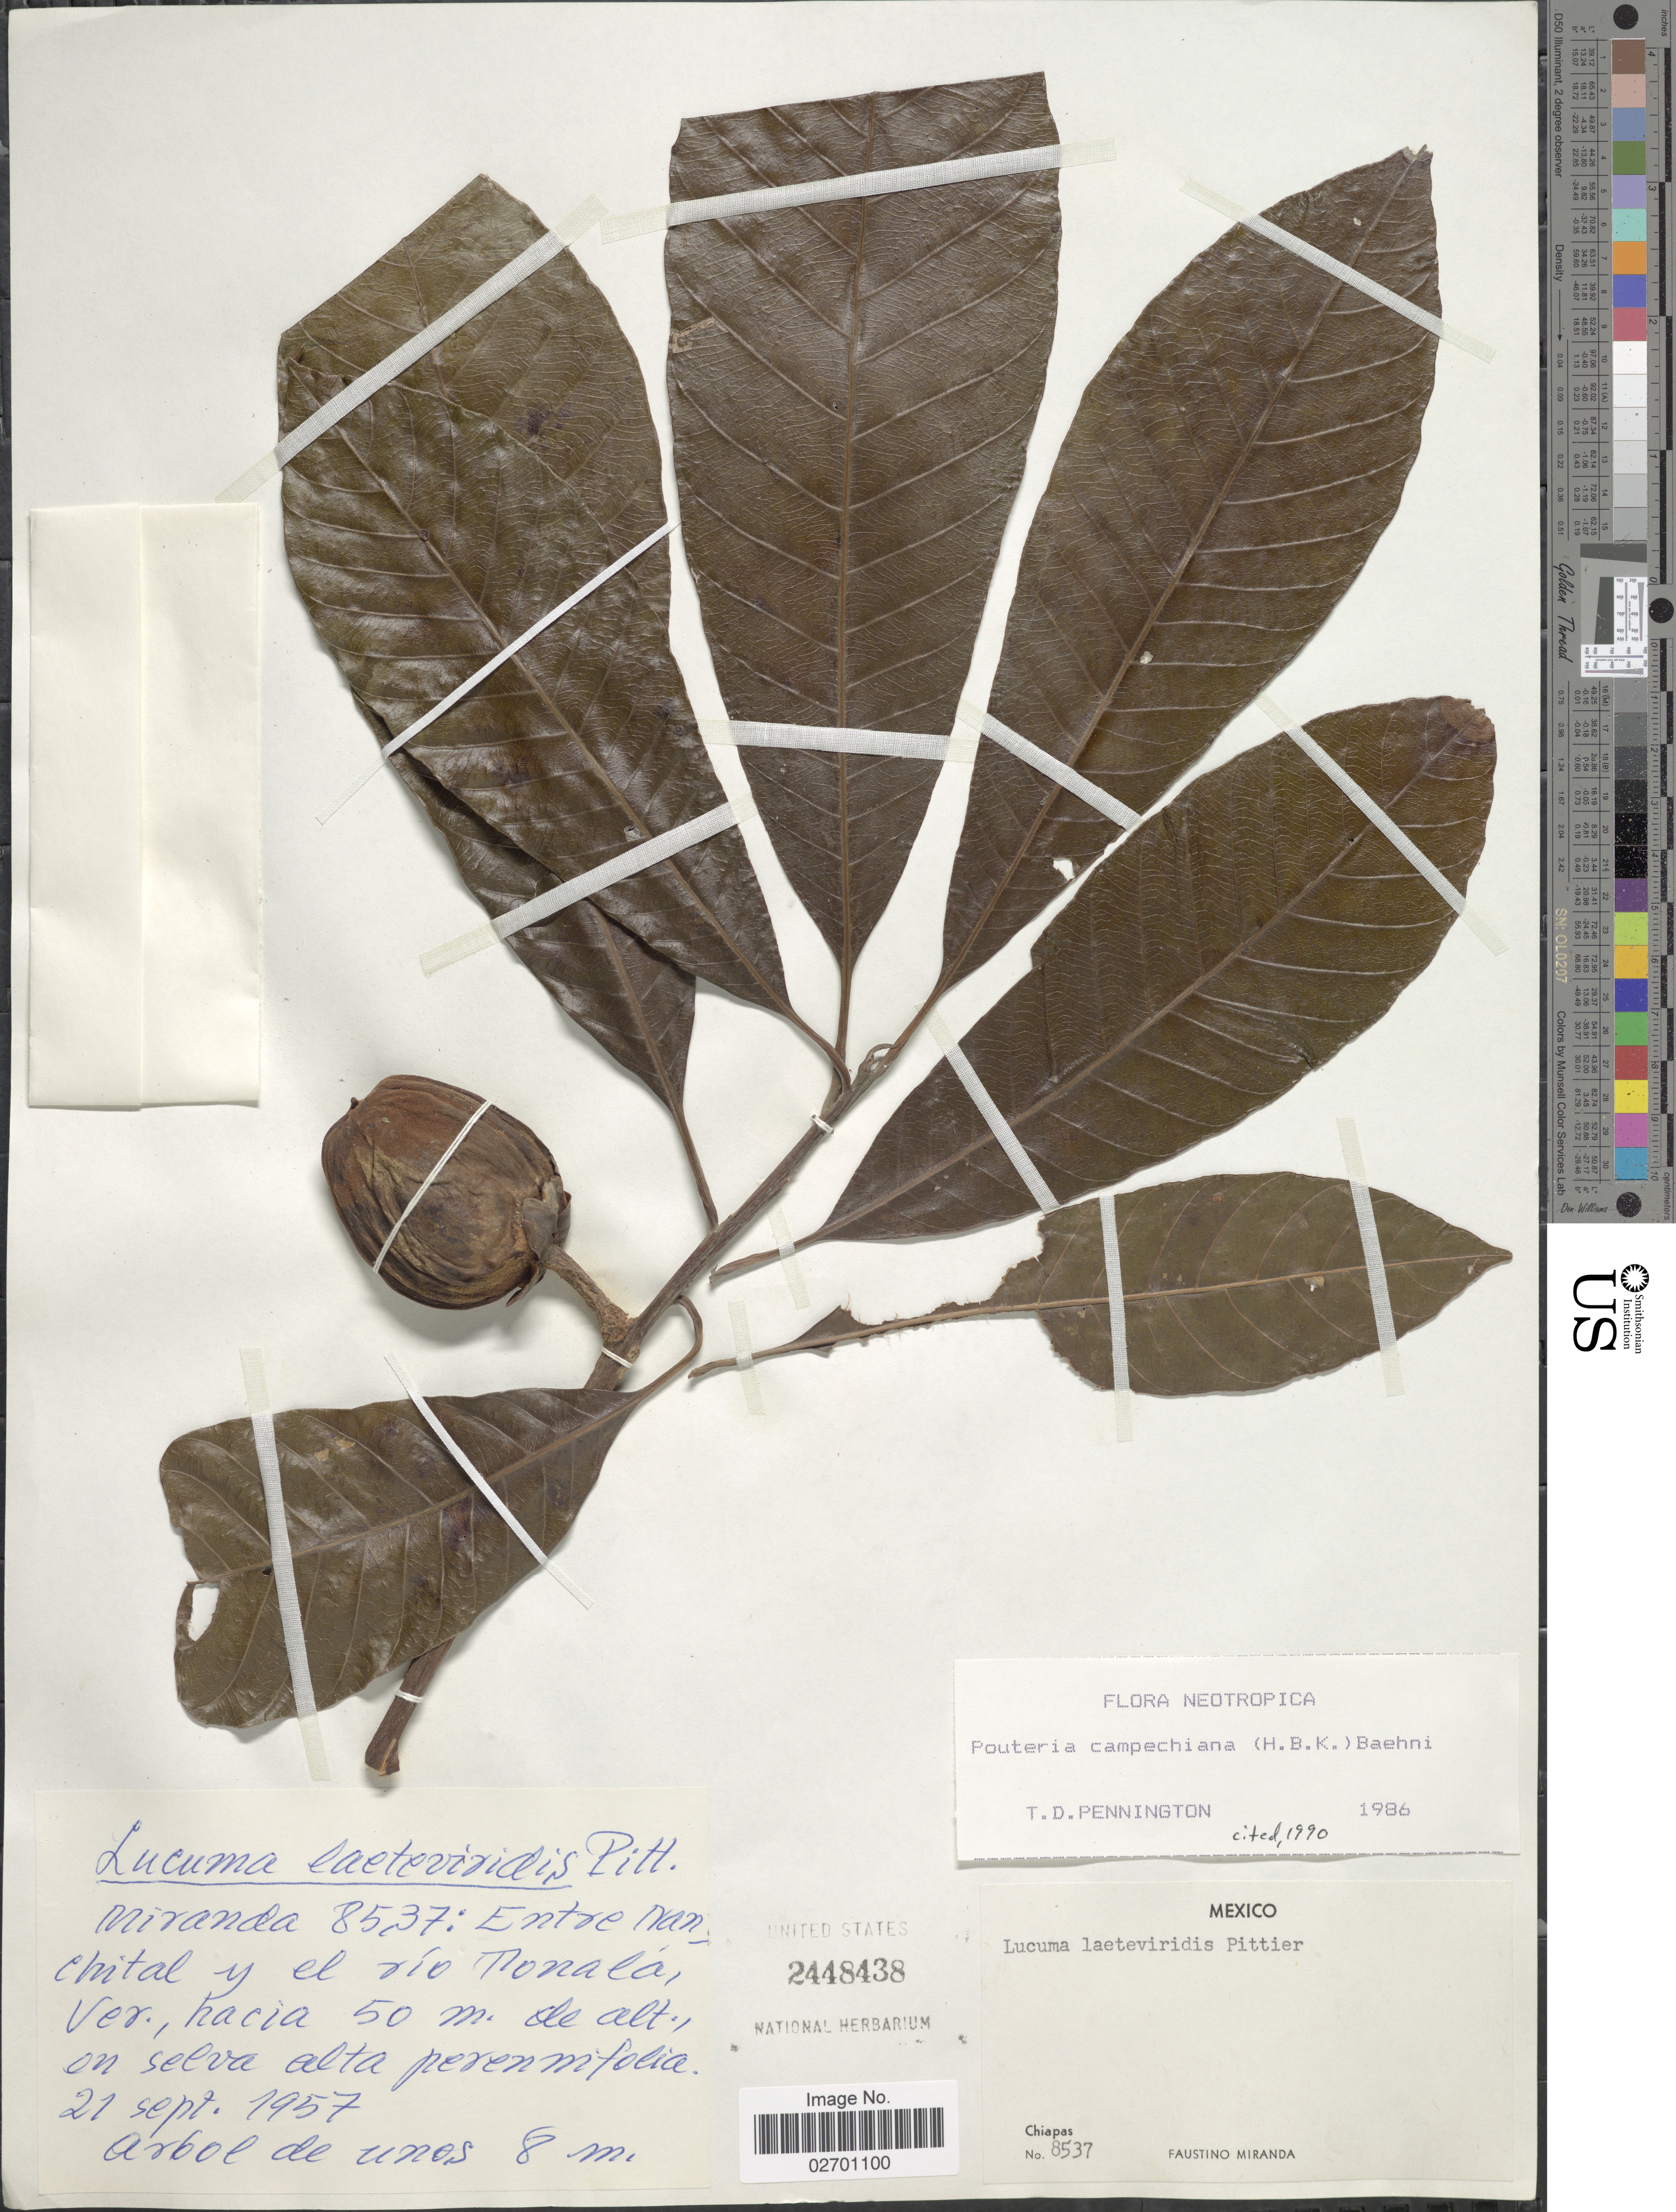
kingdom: Plantae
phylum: Tracheophyta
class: Magnoliopsida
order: Ericales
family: Sapotaceae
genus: Pouteria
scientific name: Pouteria campechiana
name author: (Kunth) Baehni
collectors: F. Miranda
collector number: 8537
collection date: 1957-09-21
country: Mexico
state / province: Chiapas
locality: Entre Nanchital y el rio Tonala, Ver.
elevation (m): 50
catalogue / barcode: US 2448438